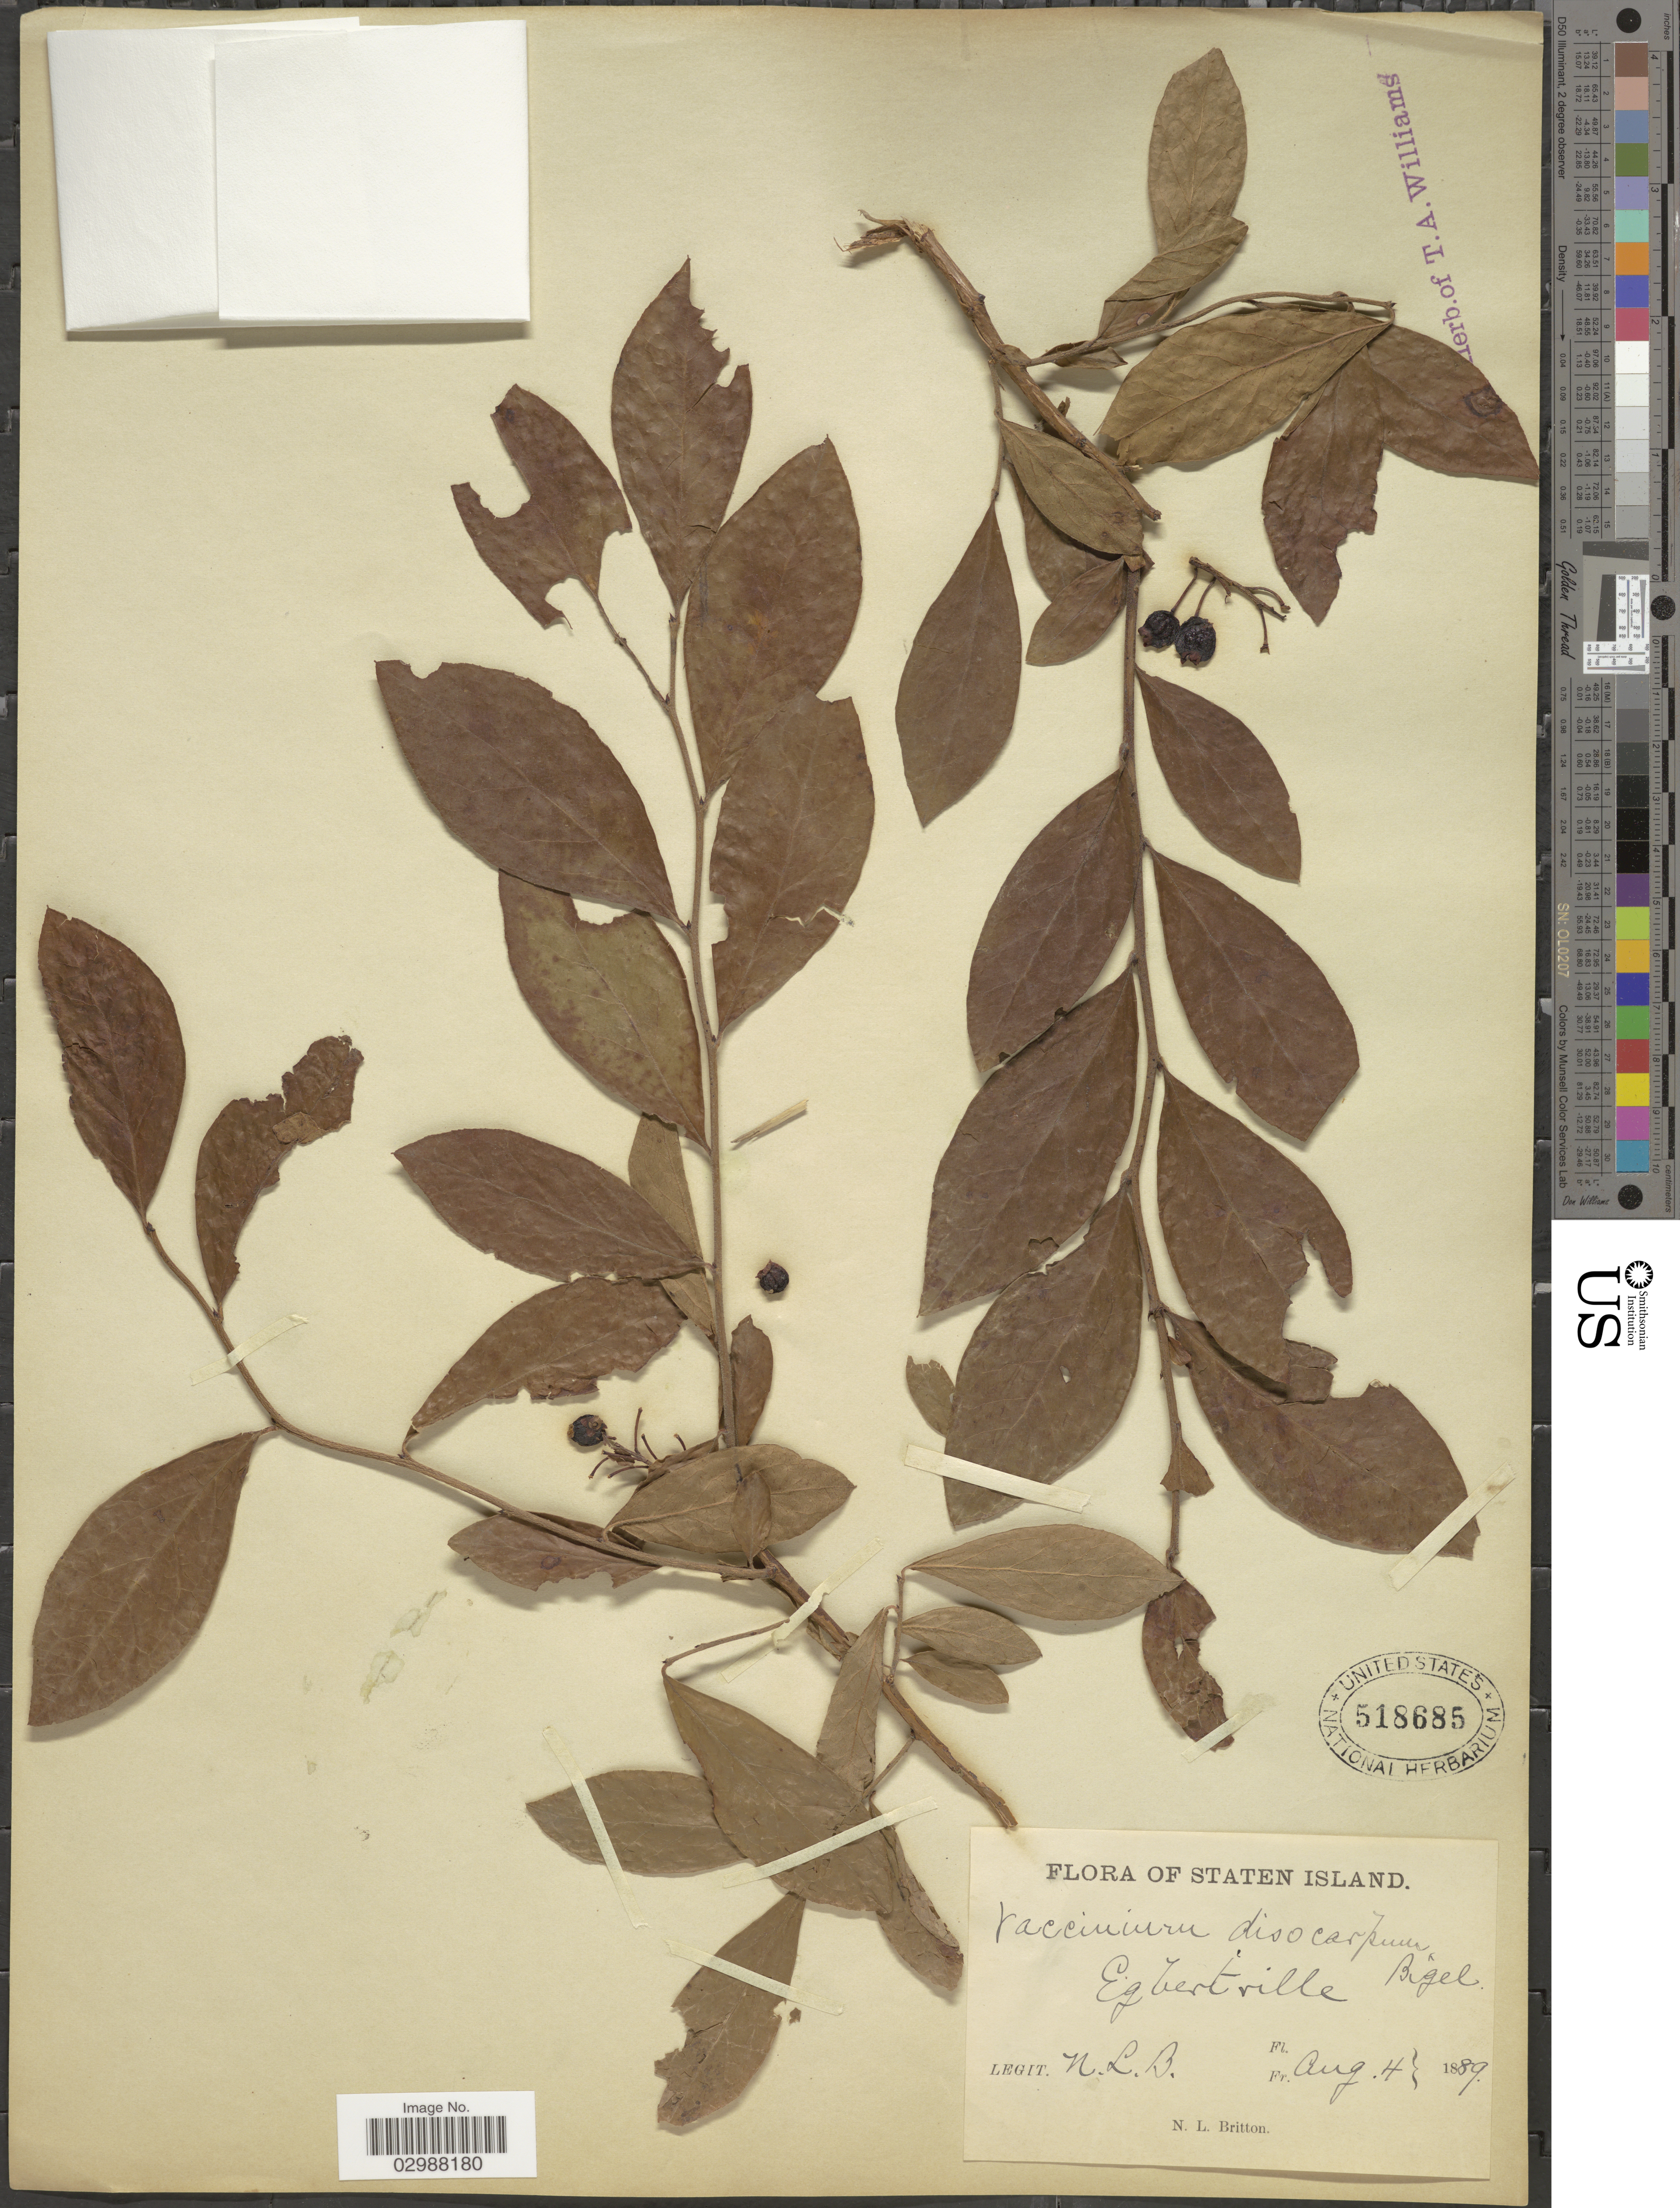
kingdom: Plantae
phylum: Tracheophyta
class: Magnoliopsida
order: Ericales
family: Ericaceae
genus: Vaccinium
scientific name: Vaccinium disocarpum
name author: A. Gray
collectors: N. Britton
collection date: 1889-08-04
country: United States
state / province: New York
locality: Staten Island. Egbertville.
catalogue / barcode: US 518685